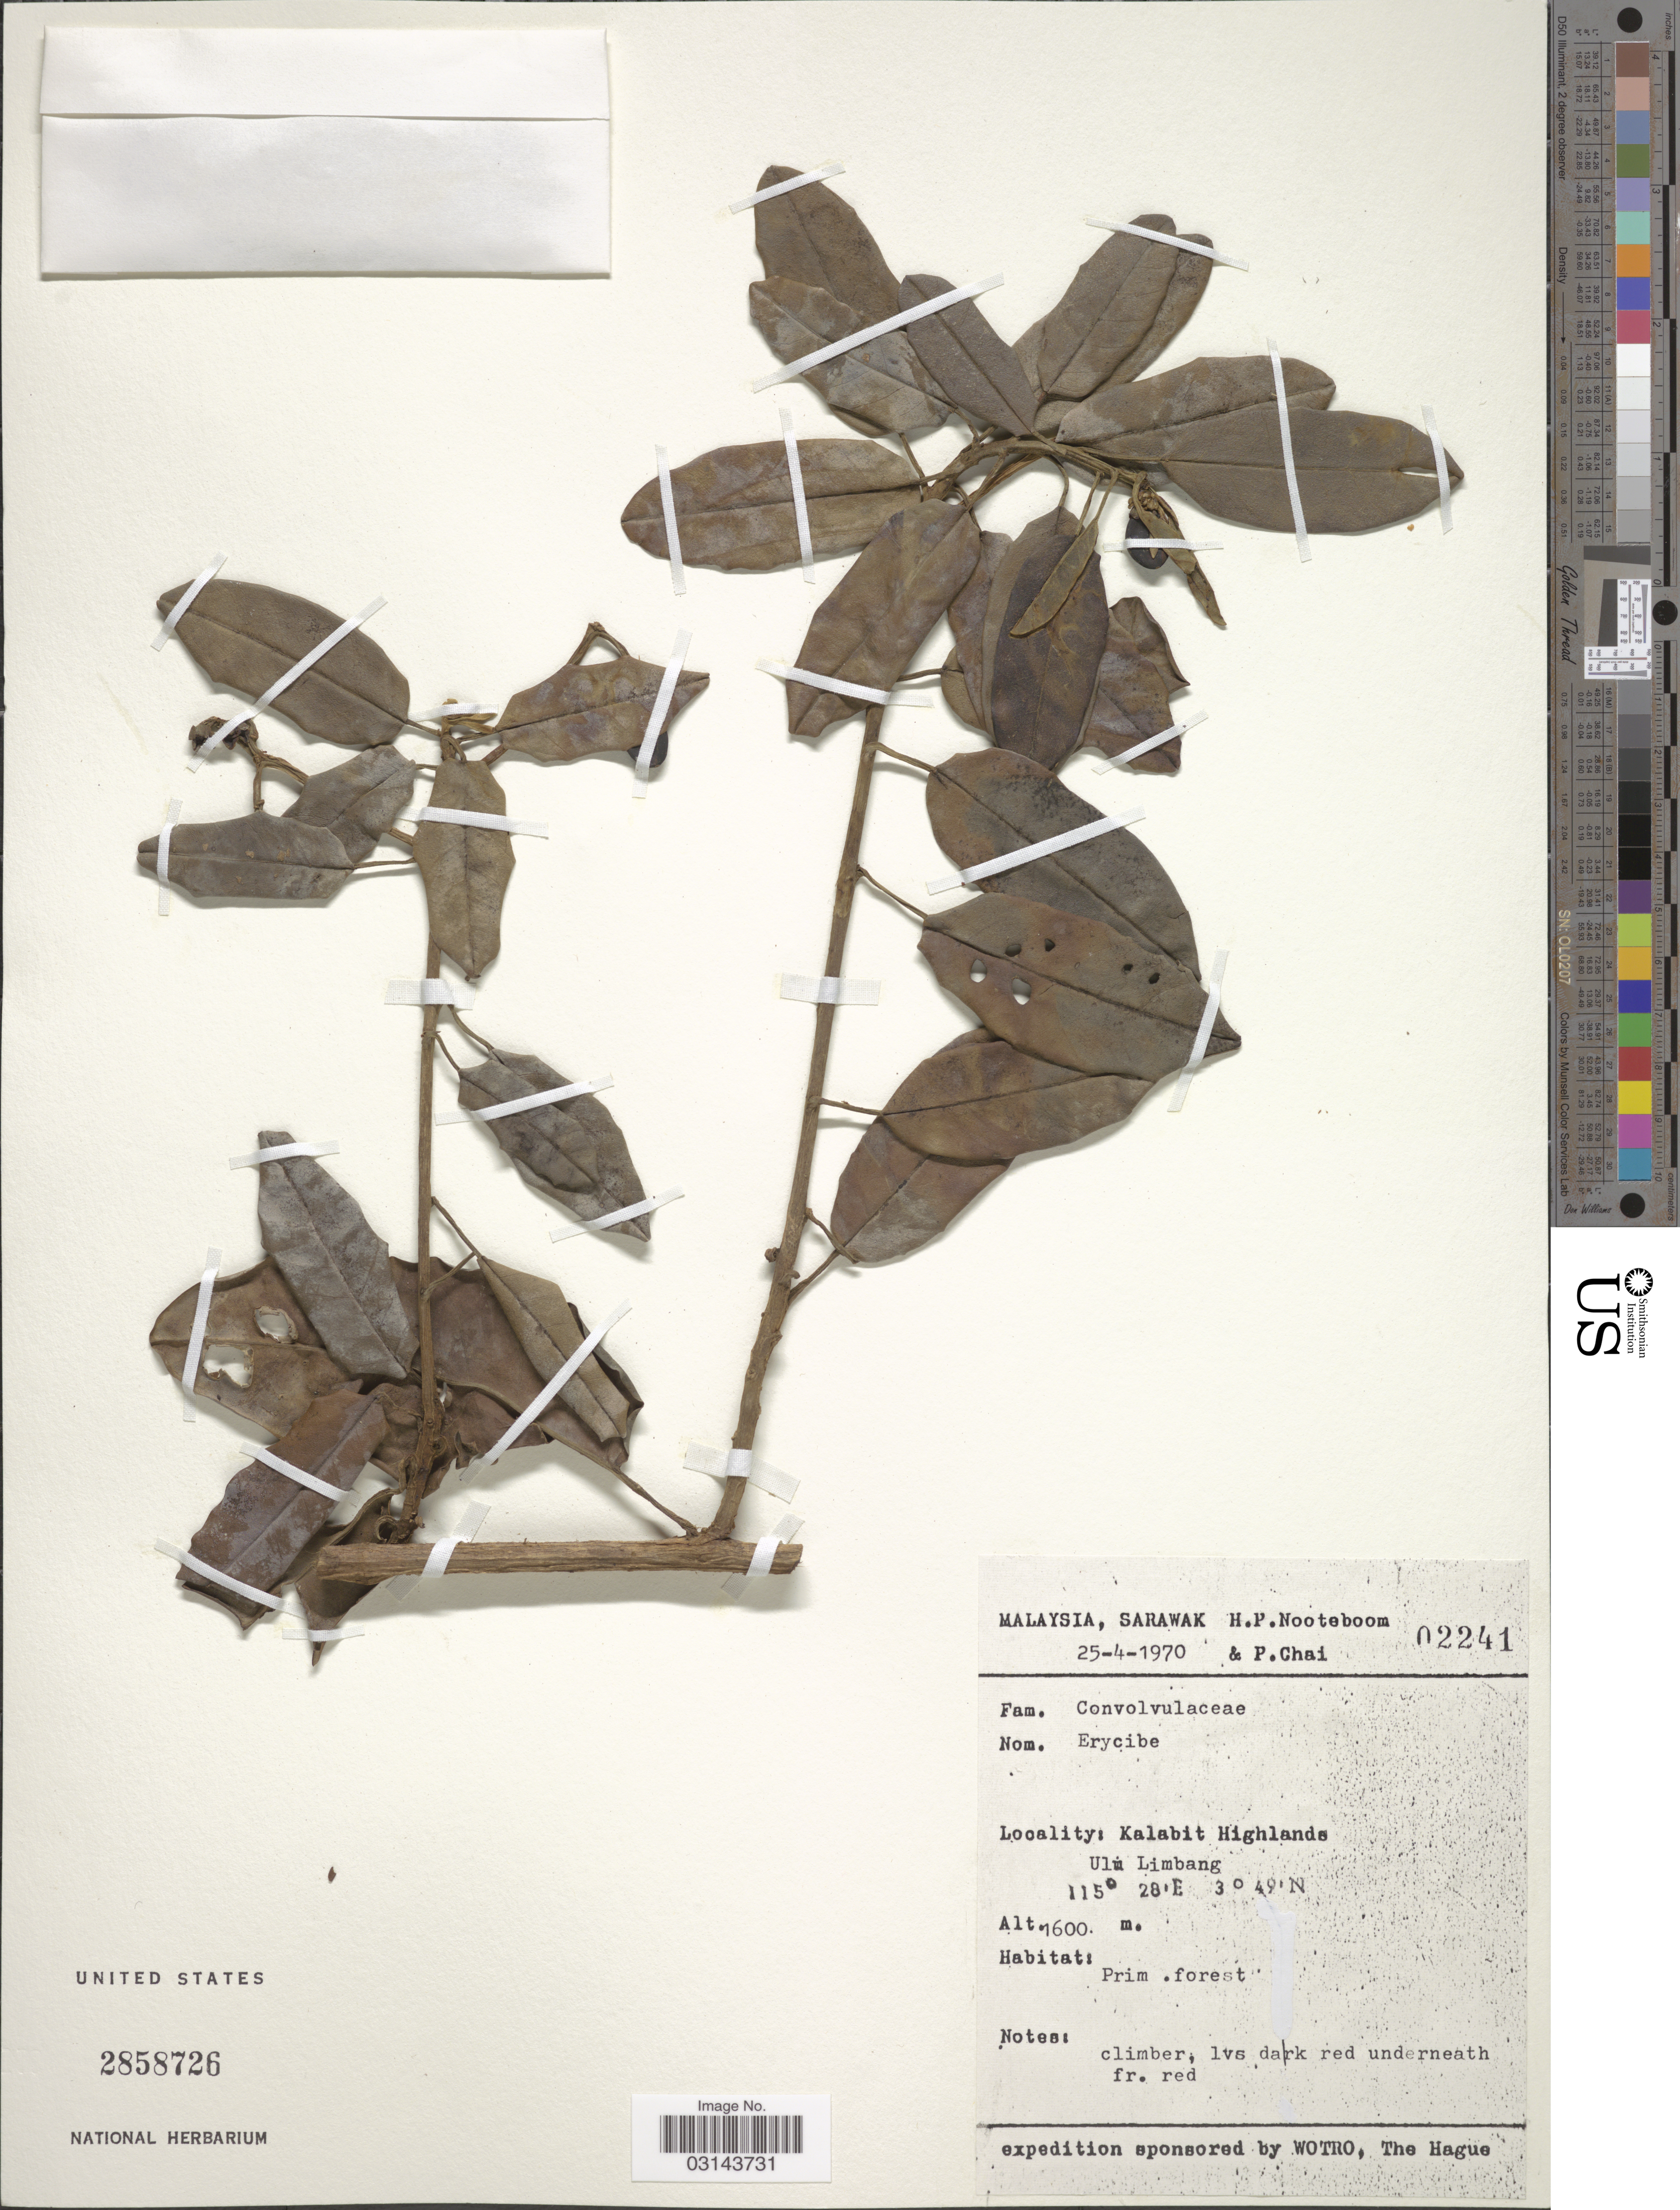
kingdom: Plantae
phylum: Tracheophyta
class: Magnoliopsida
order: Solanales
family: Convolvulaceae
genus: Erycibe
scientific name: Erycibe sp.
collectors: H. P. Nooteboom & P. Chai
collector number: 02241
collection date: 1970-04-25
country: Malaysia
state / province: Sarawak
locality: Kalabit Highlands. Ulu Limbang.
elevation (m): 1600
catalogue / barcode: US 2858726